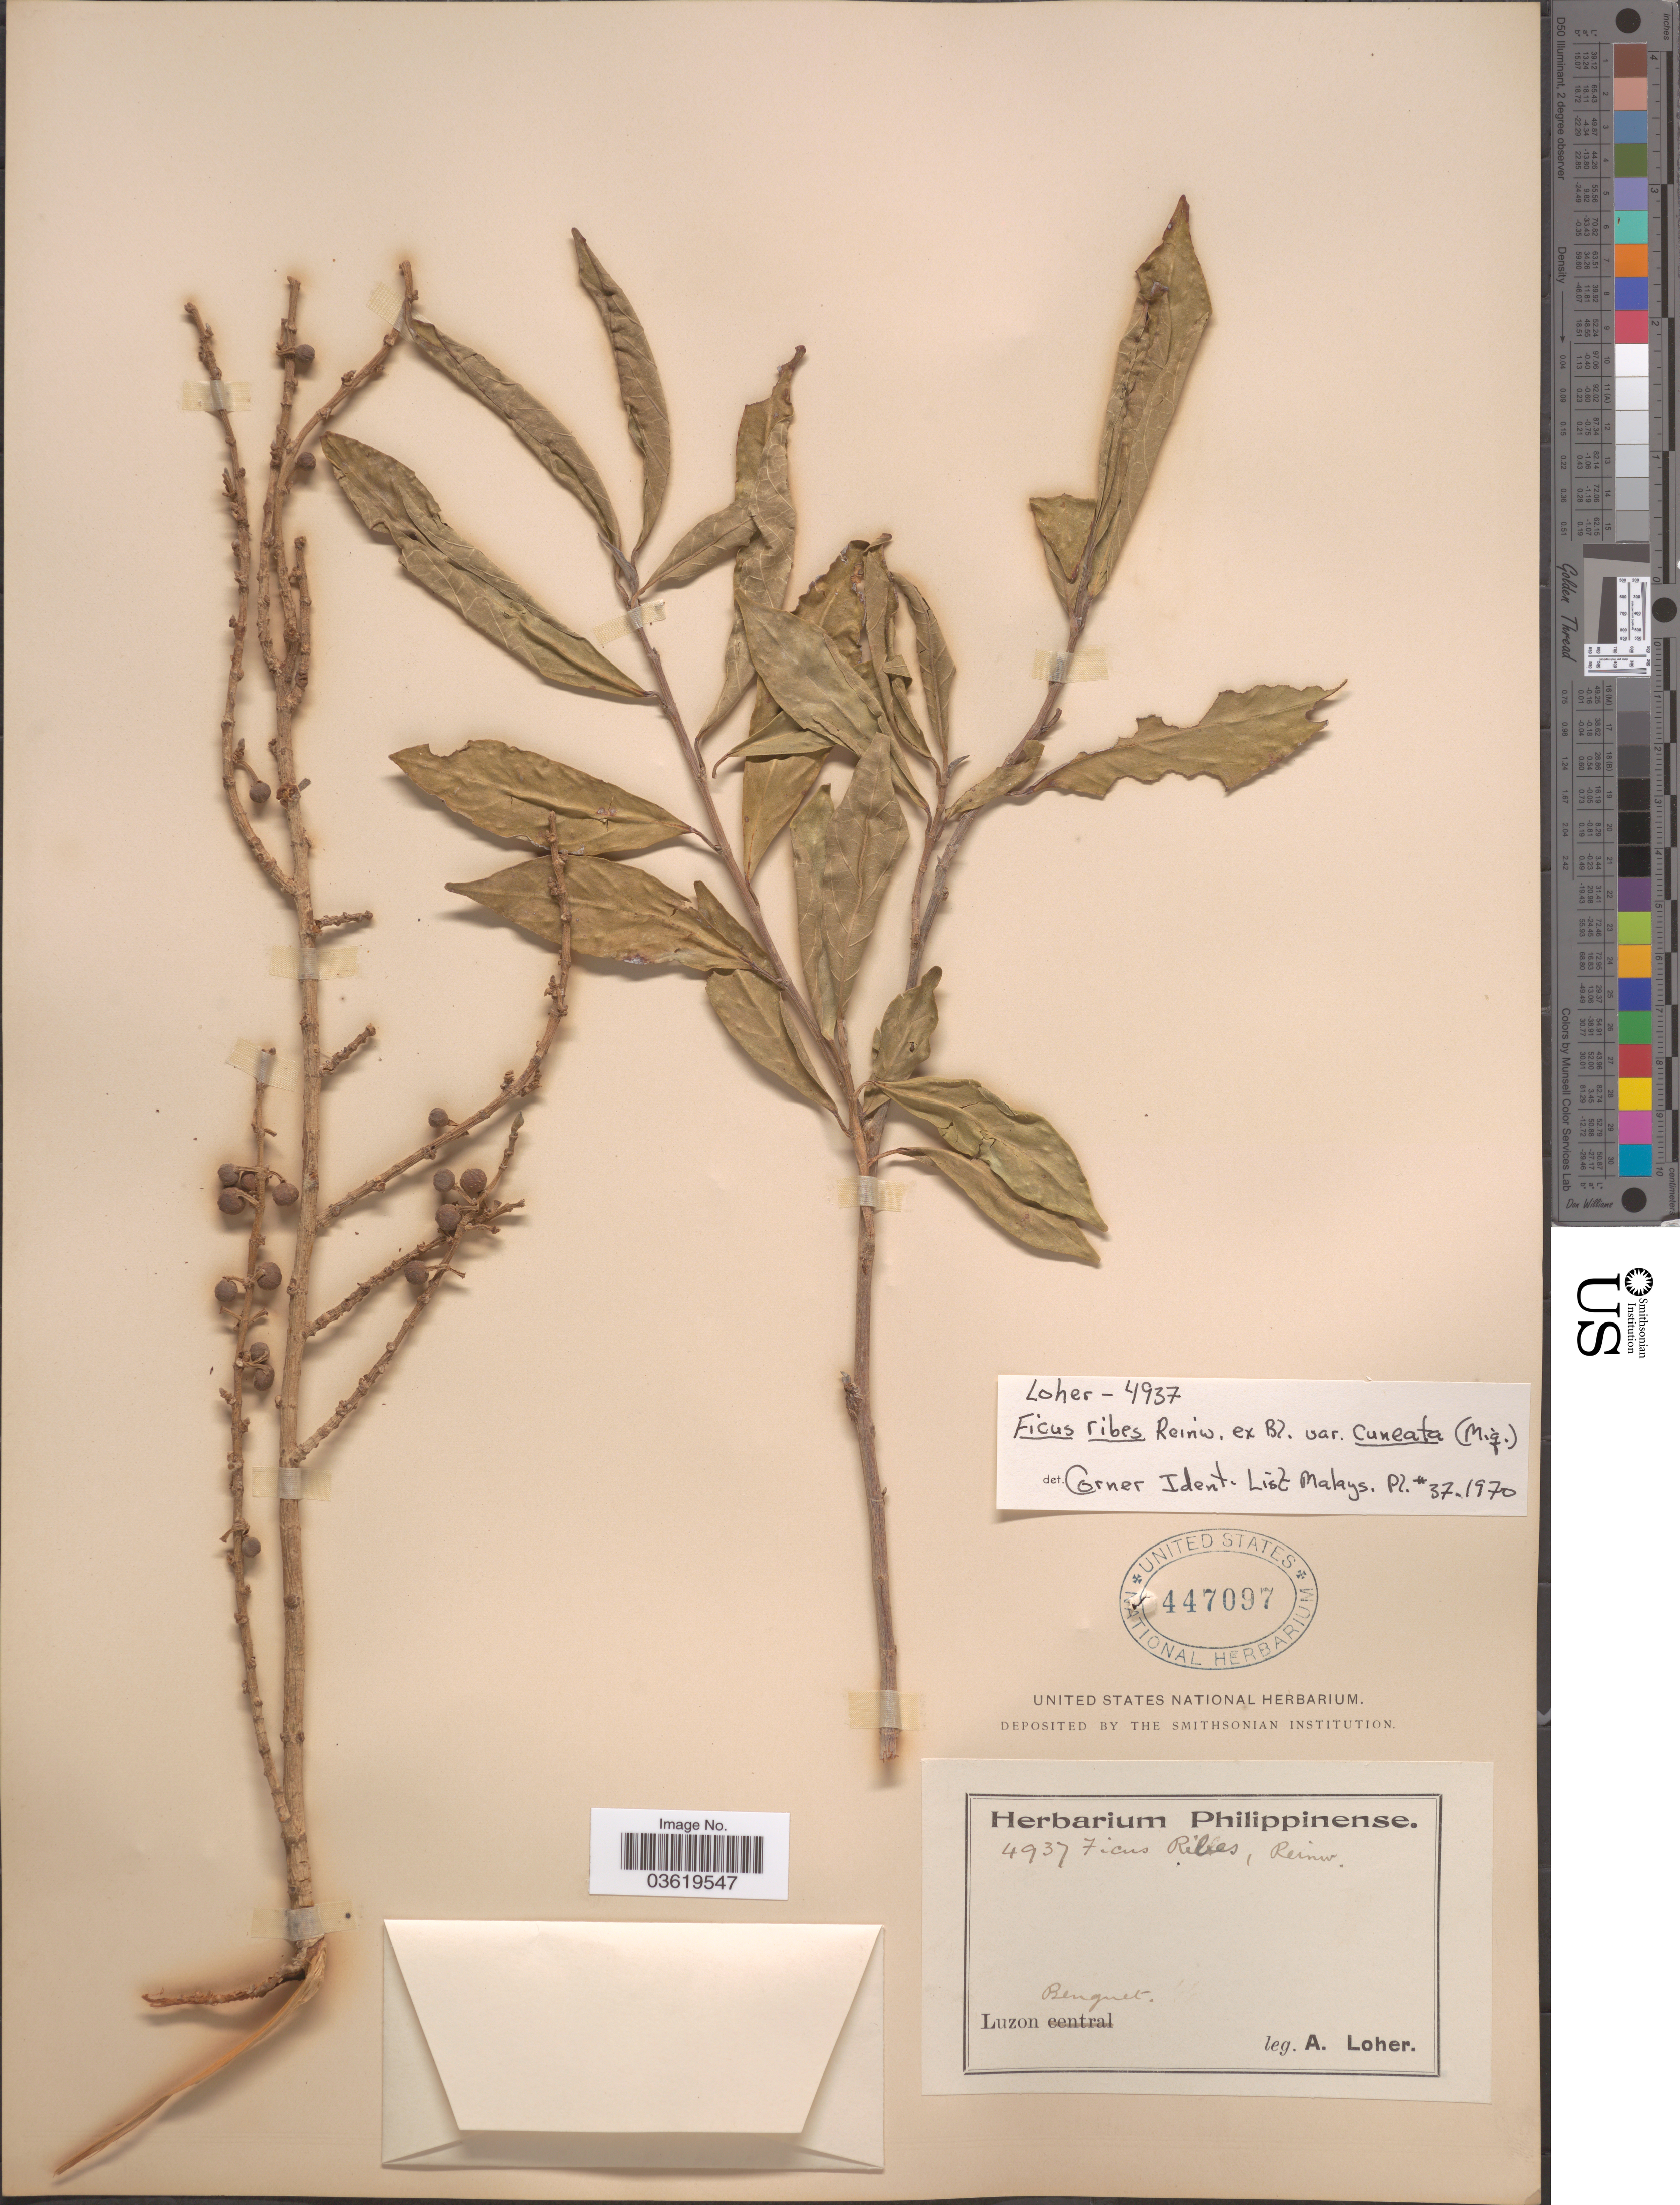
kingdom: Plantae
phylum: Tracheophyta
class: Magnoliopsida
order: Rosales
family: Moraceae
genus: Ficus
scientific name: Ficus ribes var. cuneata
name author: (Miq.) Corner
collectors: A. Loher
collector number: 4937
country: Philippines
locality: Benguet. Luzon.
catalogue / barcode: US 447097